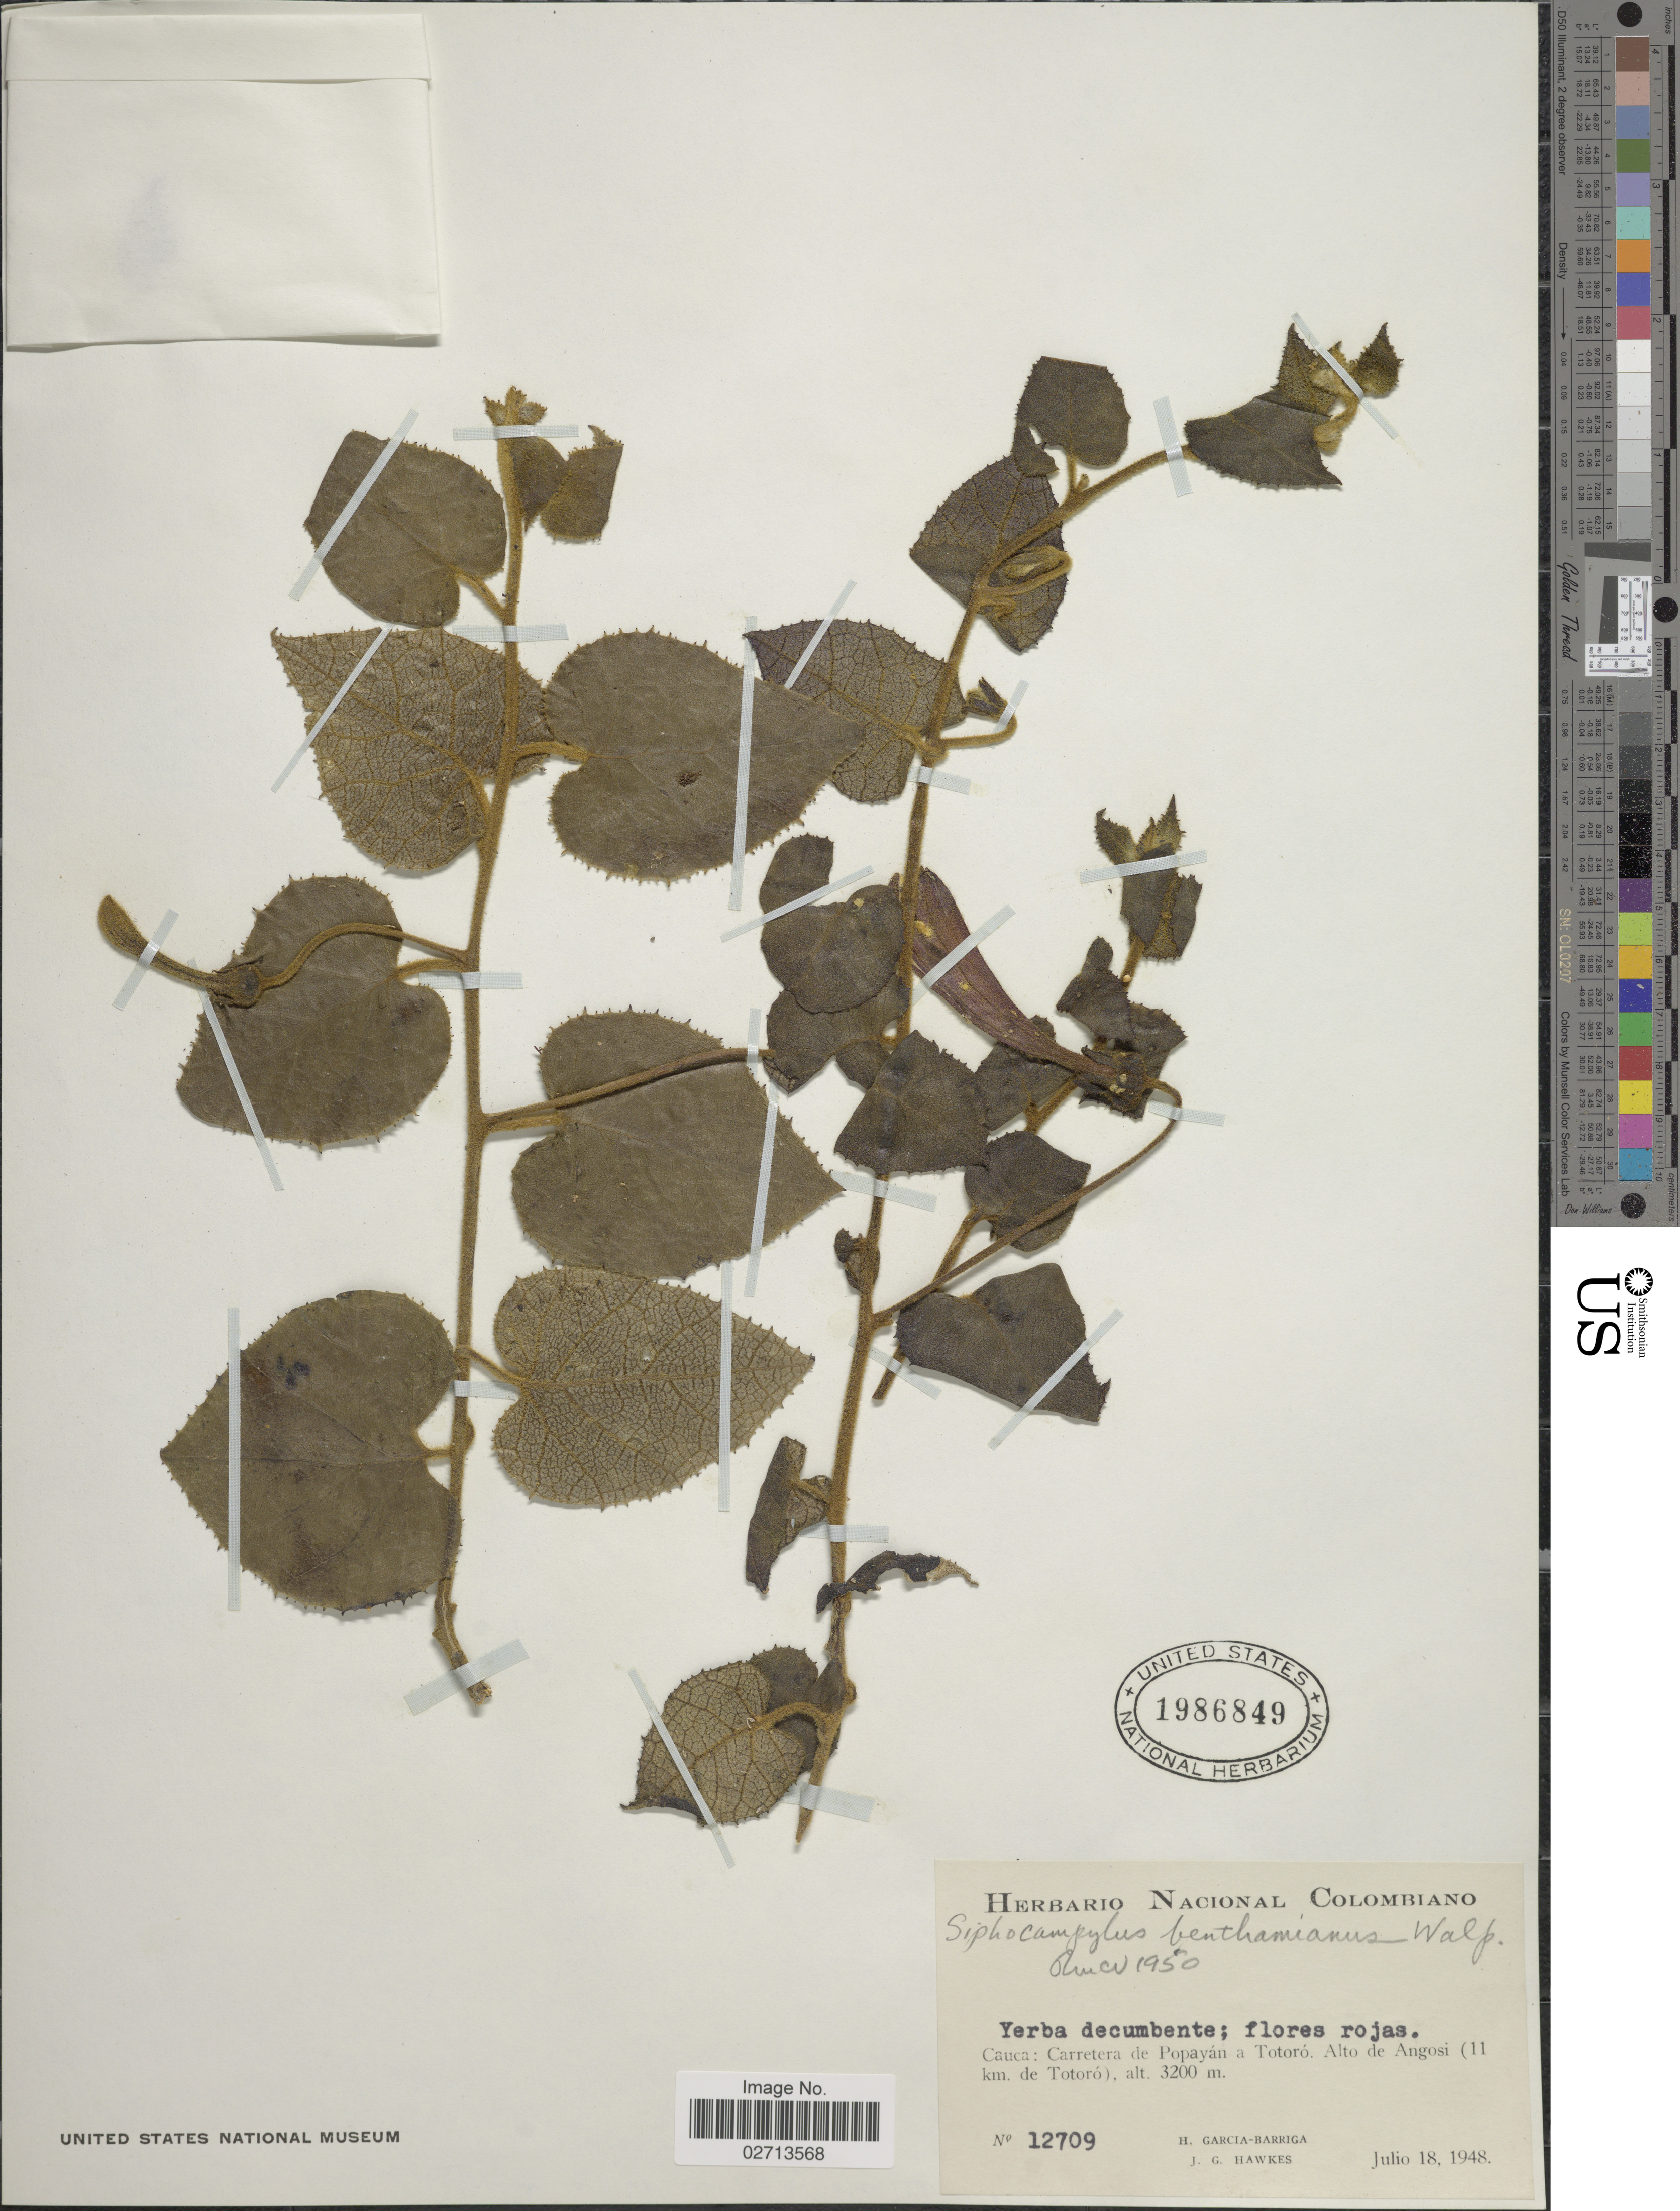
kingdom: Plantae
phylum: Tracheophyta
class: Magnoliopsida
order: Asterales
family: Campanulaceae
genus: Siphocampylus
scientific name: Siphocampylus benthamianus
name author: Walp.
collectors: H. García Barriga & J. Hawkes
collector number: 12709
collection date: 1948-07-18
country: Colombia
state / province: Cauca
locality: Carretera de Popayán a Totoro Alto de Angosi (11 km. de Totoro)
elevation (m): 3200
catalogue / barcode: US 1986849